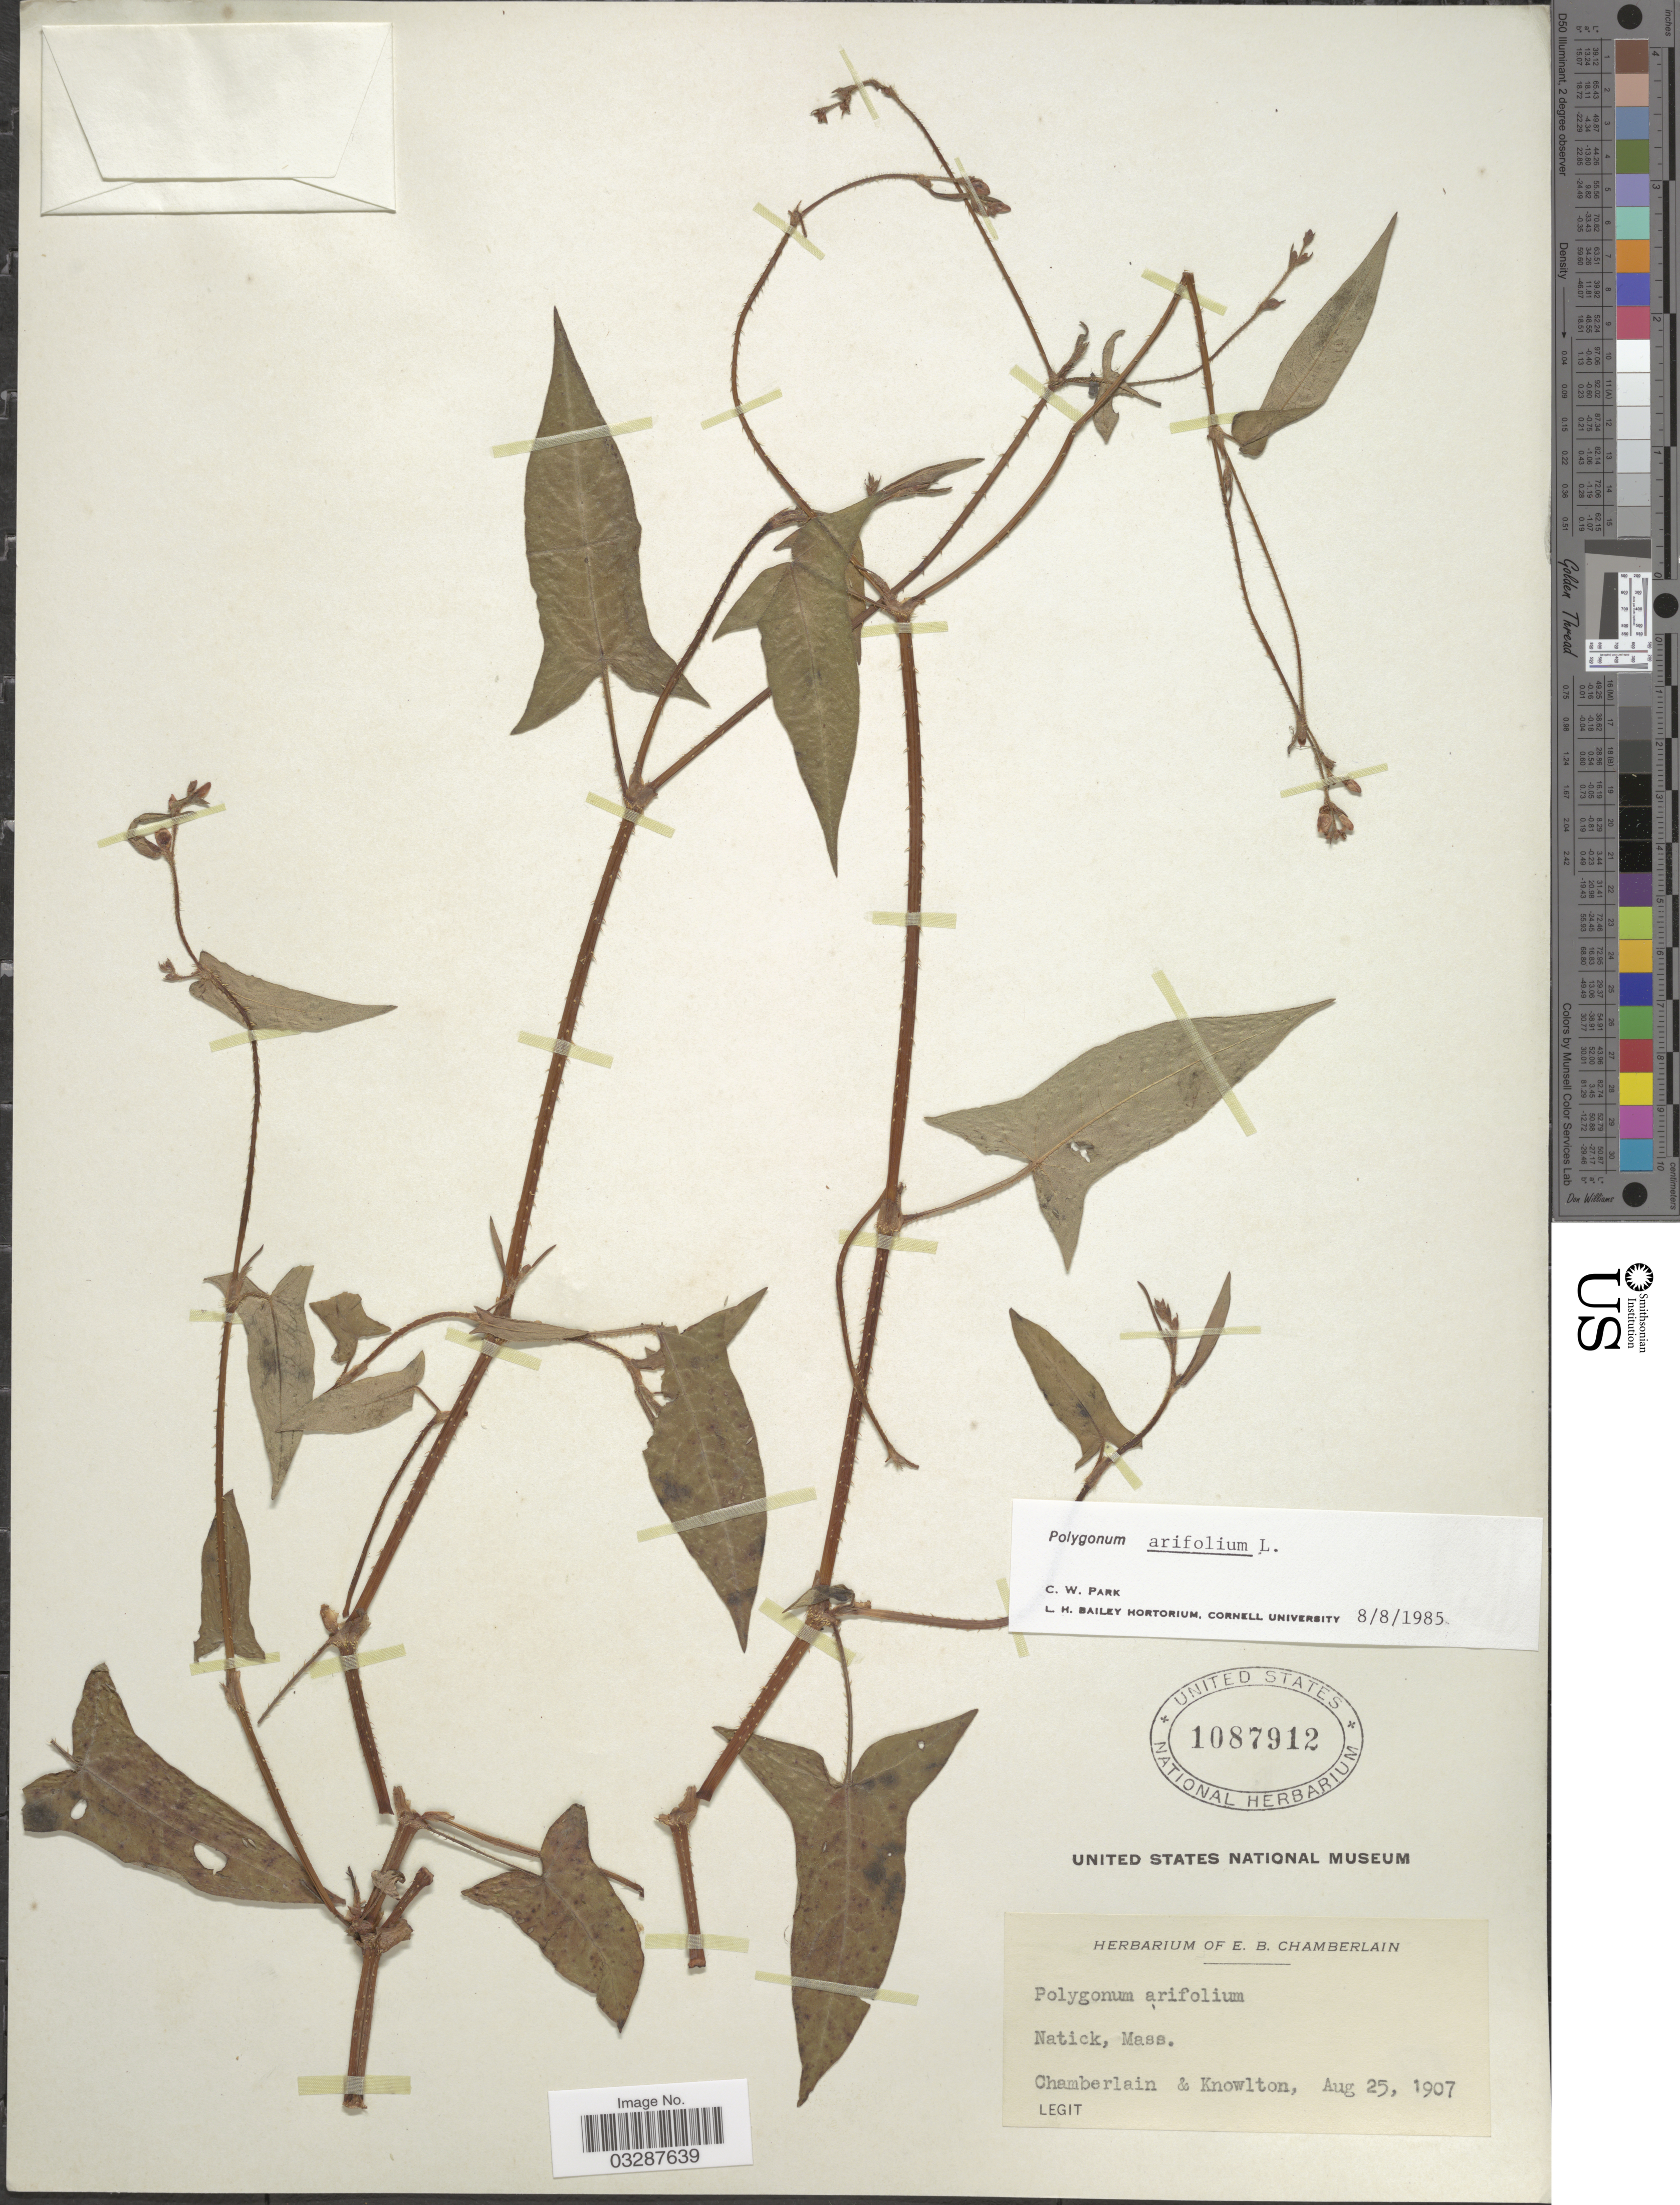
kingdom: Plantae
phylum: Tracheophyta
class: Magnoliopsida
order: Caryophyllales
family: Polygonaceae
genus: Persicaria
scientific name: Persicaria arifolia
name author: (L.) Haraldson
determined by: Atha, D. E.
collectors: E. Chamberlain & -. Knowlton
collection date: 1907-08-25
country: United States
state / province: Massachusetts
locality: Natick.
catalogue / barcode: US 1087912